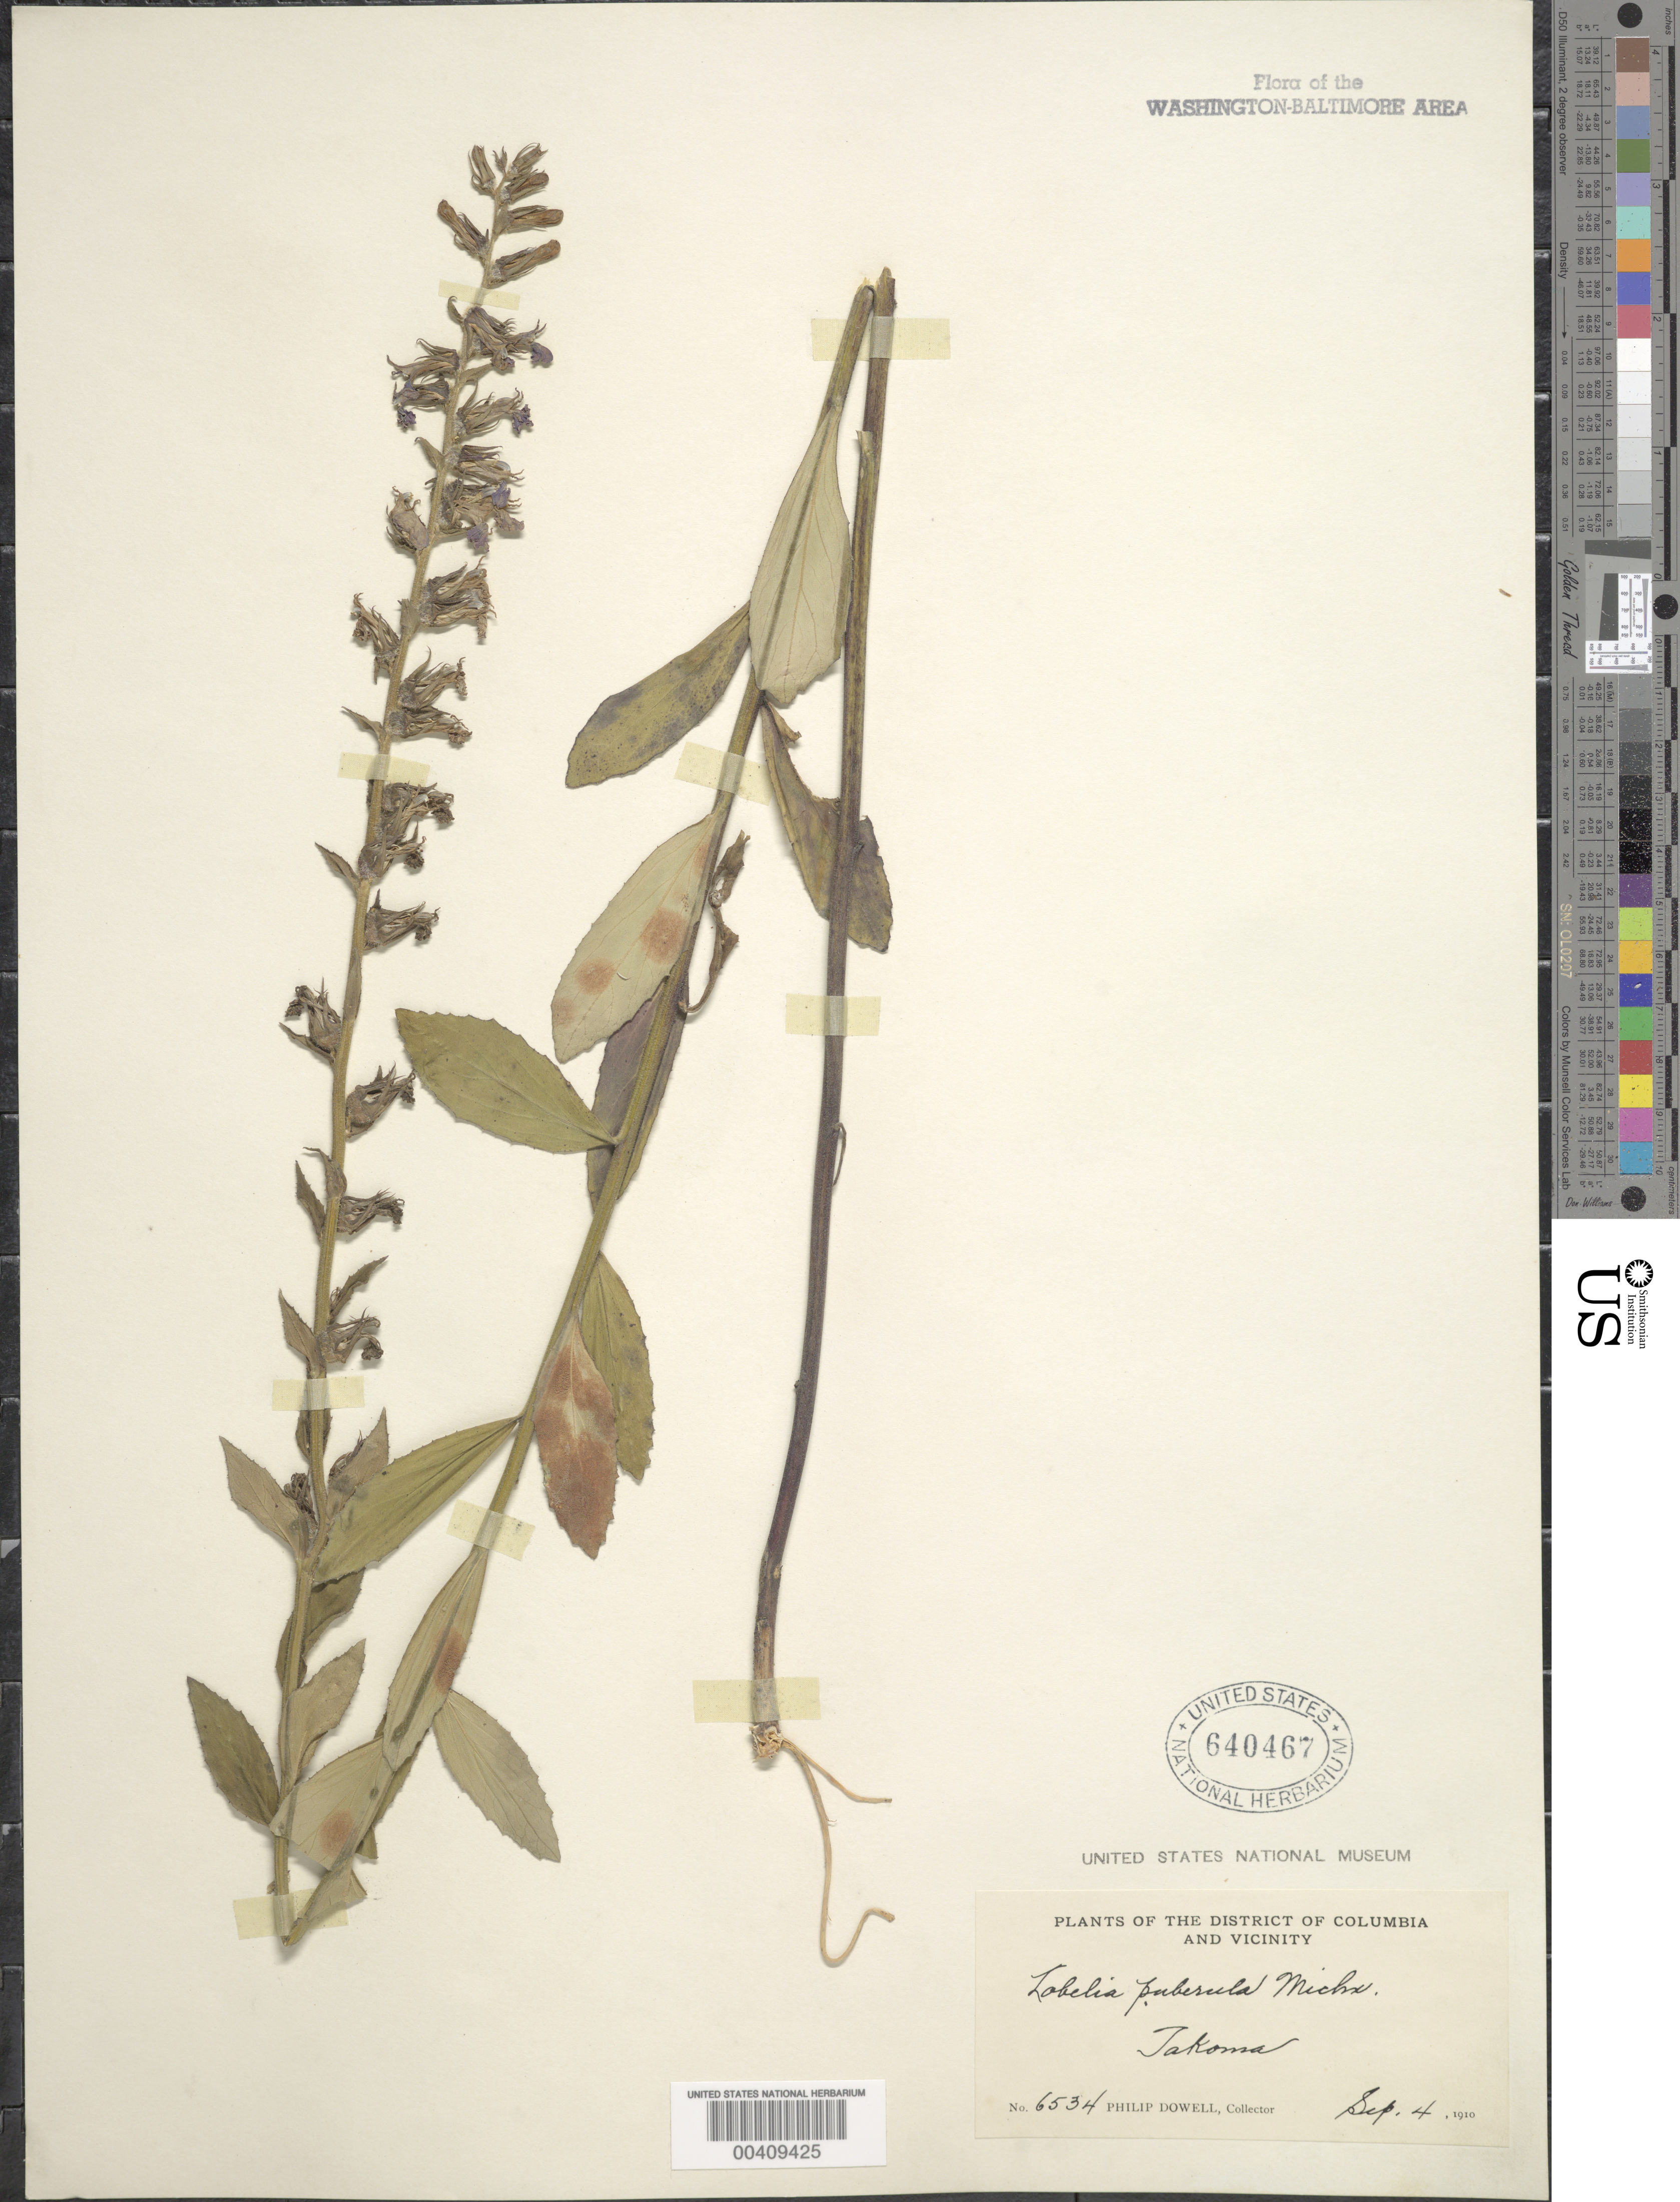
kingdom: Plantae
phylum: Tracheophyta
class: Magnoliopsida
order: Asterales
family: Campanulaceae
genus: Lobelia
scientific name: Lobelia puberula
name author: Michx.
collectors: P. Dowell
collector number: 6534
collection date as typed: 04 Sep 1910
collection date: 1910-09-04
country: United States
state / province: Maryland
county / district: Montgomery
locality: Takoma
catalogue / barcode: US 640467